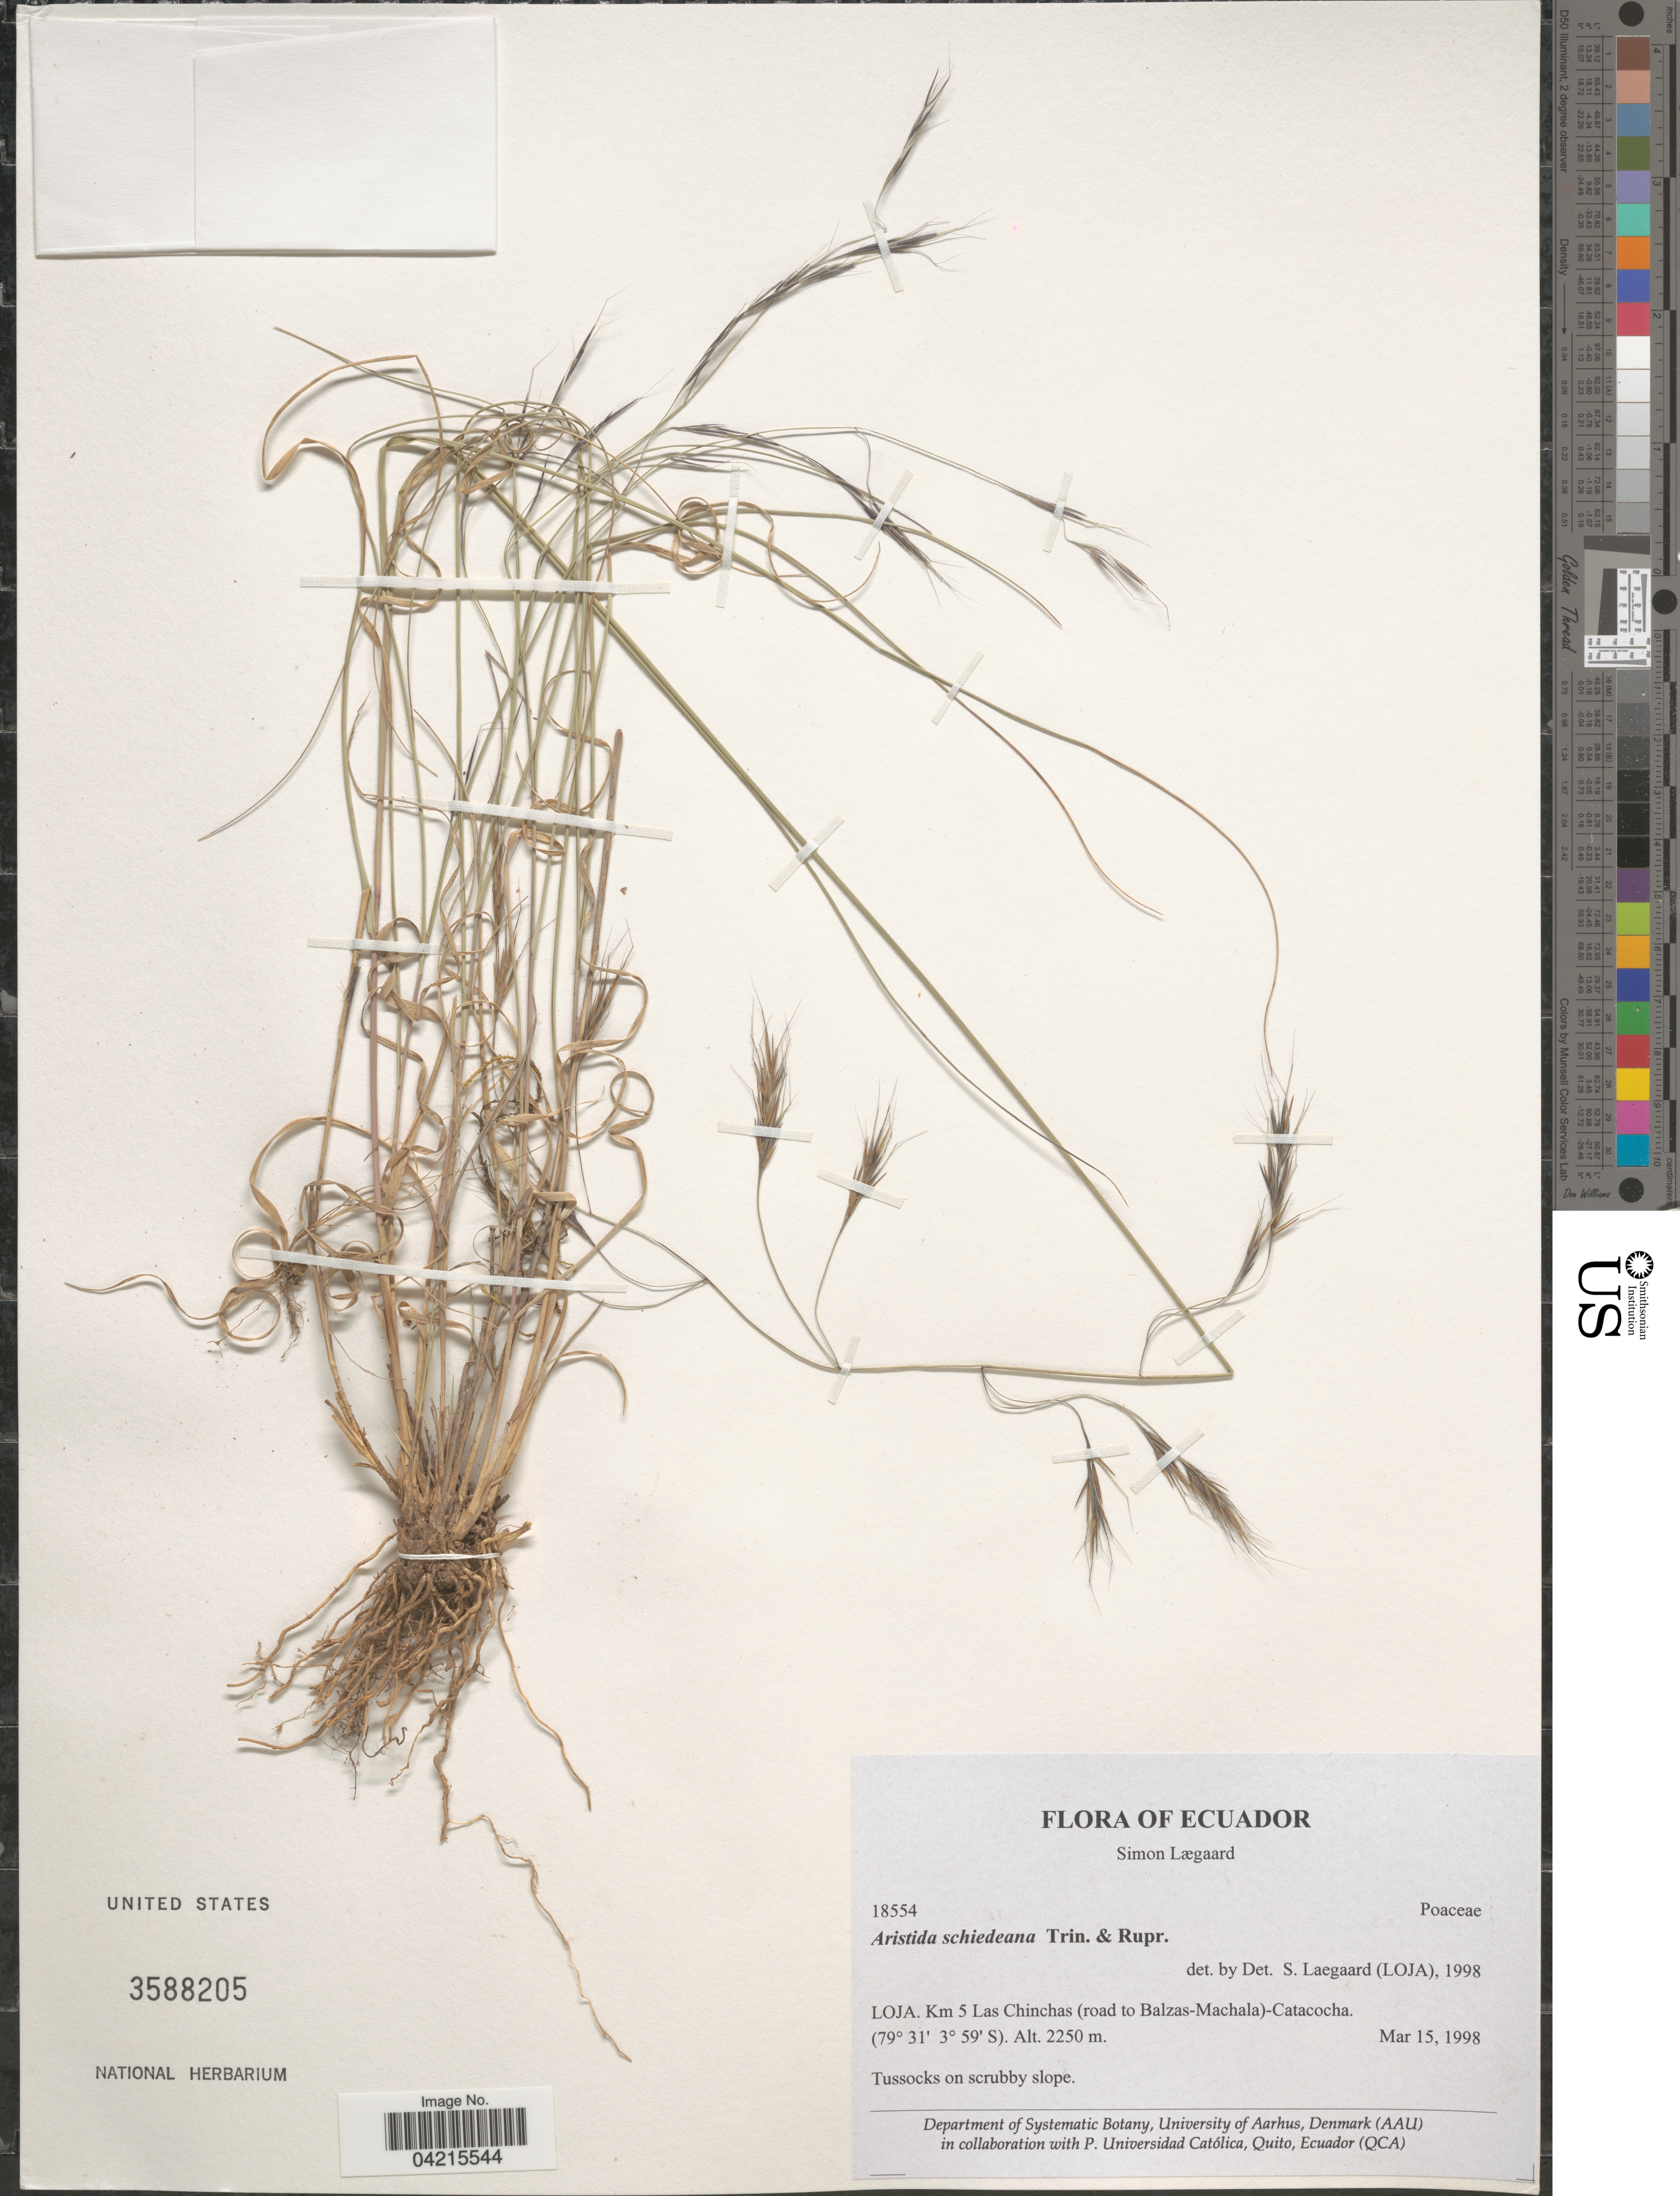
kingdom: Plantae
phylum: Tracheophyta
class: Liliopsida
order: Poales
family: Poaceae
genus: Aristida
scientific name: Aristida schiedeana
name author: Trin. & Rupr.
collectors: S. Lægaard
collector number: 18554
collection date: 1998-03-15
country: Ecuador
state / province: Loja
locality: Km 5 Las Chinchas (road to Balzas-Machala)-Catacocha. Tussocks on scrubby slope.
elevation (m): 2250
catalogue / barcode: US 3588205